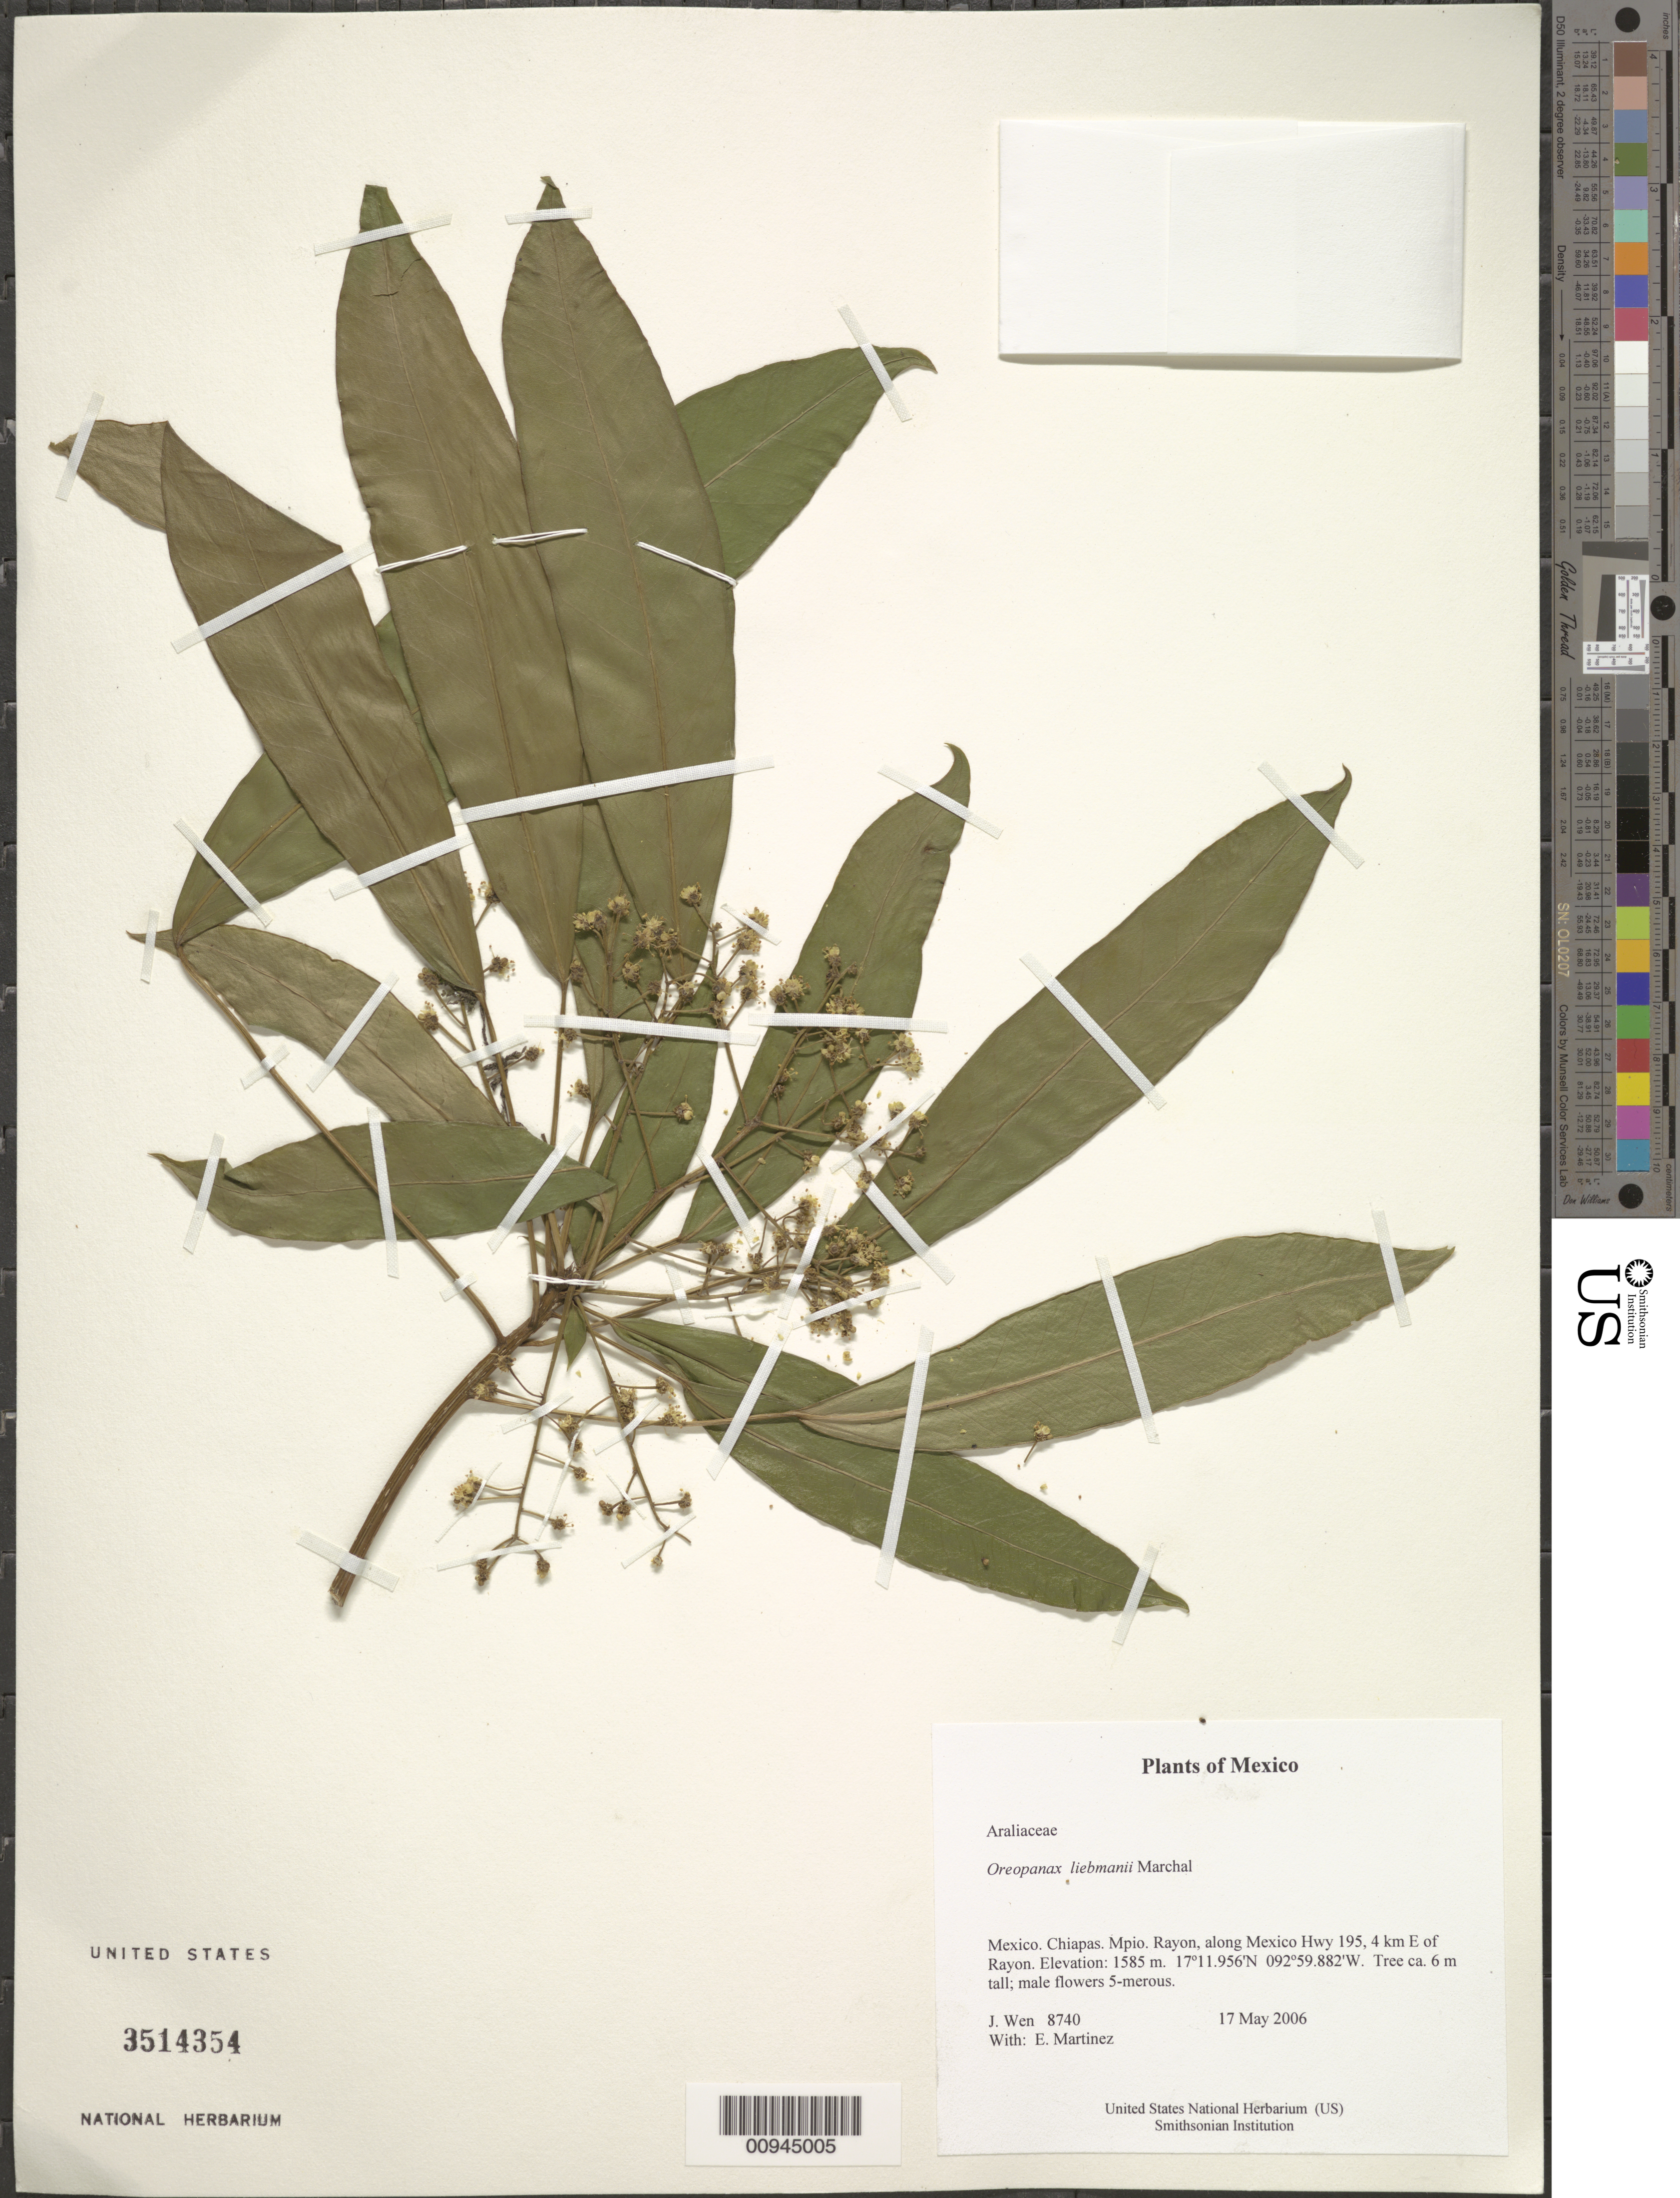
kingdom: Plantae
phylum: Tracheophyta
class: Magnoliopsida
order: Apiales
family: Araliaceae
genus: Oreopanax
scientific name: Oreopanax liebmanii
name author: Marchal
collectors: J. Wen & E. Martínez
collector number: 8740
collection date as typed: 17 May 2006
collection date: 2006-05-17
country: Mexico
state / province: Chiapas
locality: Mpio. Rayon, along Mexico Hwy 195, 4 km E of Rayon.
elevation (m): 1585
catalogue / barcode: US 3514354